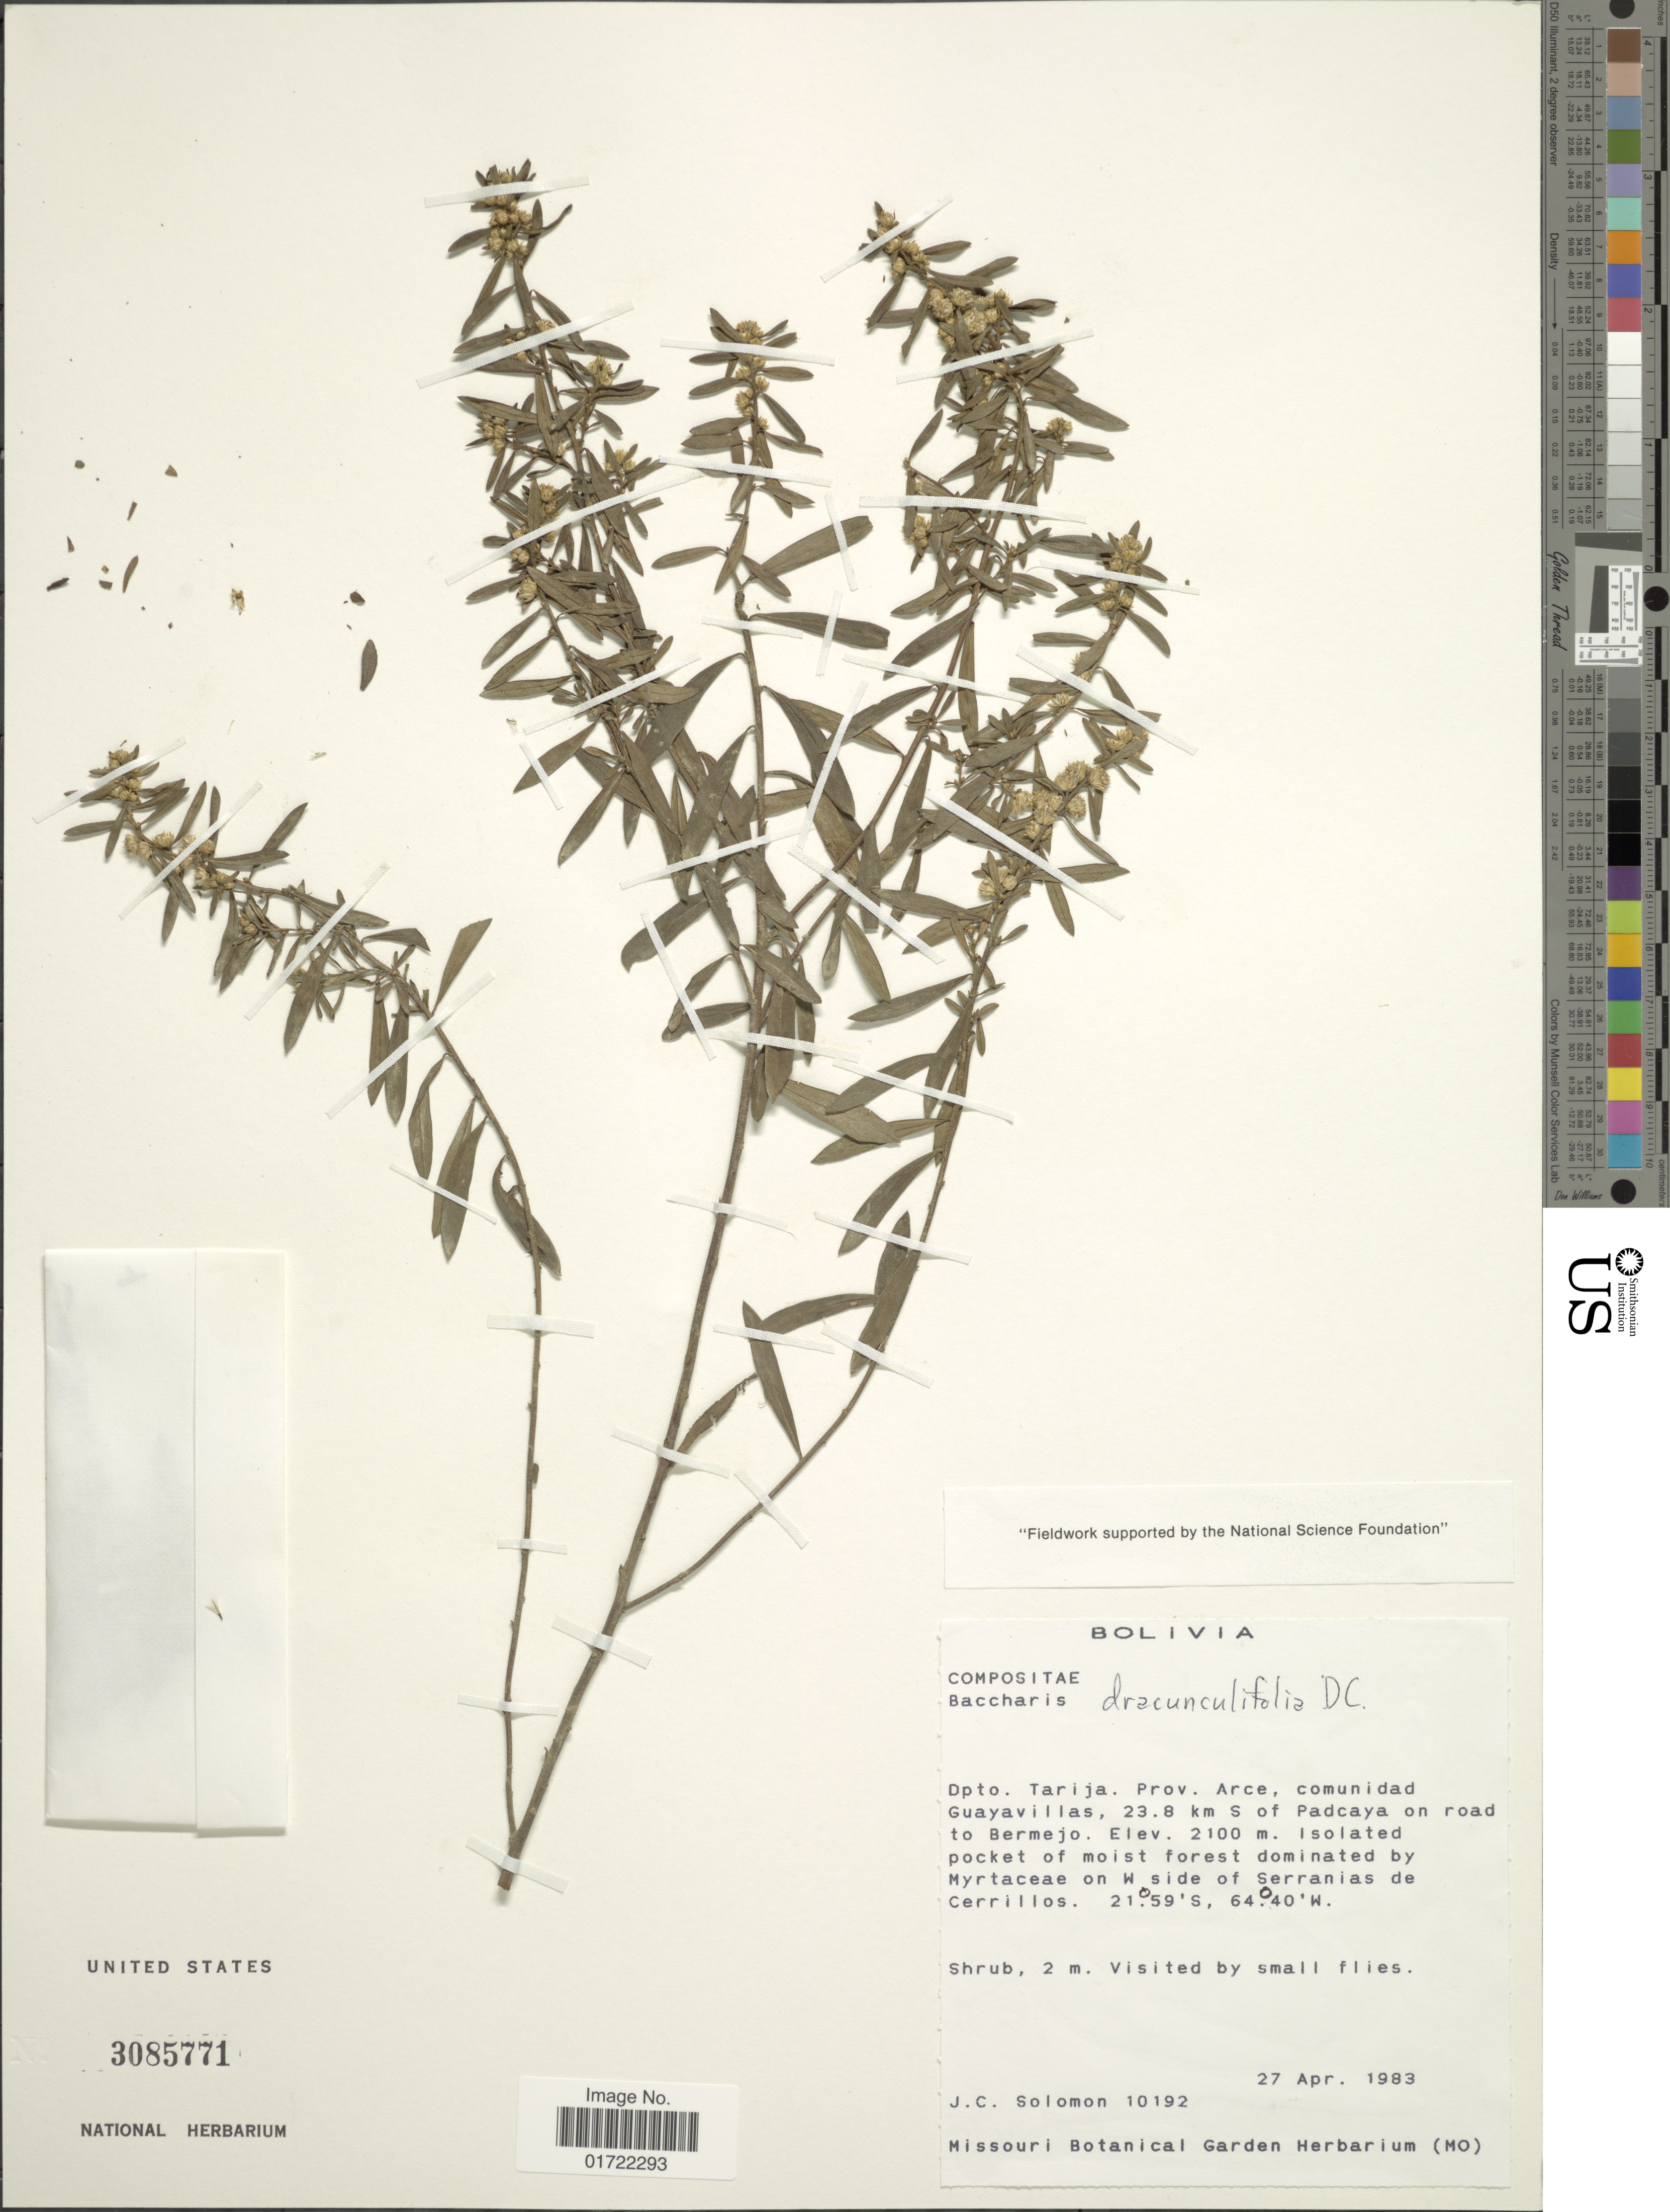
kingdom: Plantae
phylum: Tracheophyta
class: Magnoliopsida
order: Asterales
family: Asteraceae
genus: Baccharis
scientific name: Baccharis dracunculifolia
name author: DC.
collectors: J. C. Solomon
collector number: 10192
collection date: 1983-04-27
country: Bolivia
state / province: Tarija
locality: Prov. Arce, comunidad Guayavillas, 23.8 km S of Padcaya on road to Bermejo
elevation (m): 2100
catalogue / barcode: US 3085771